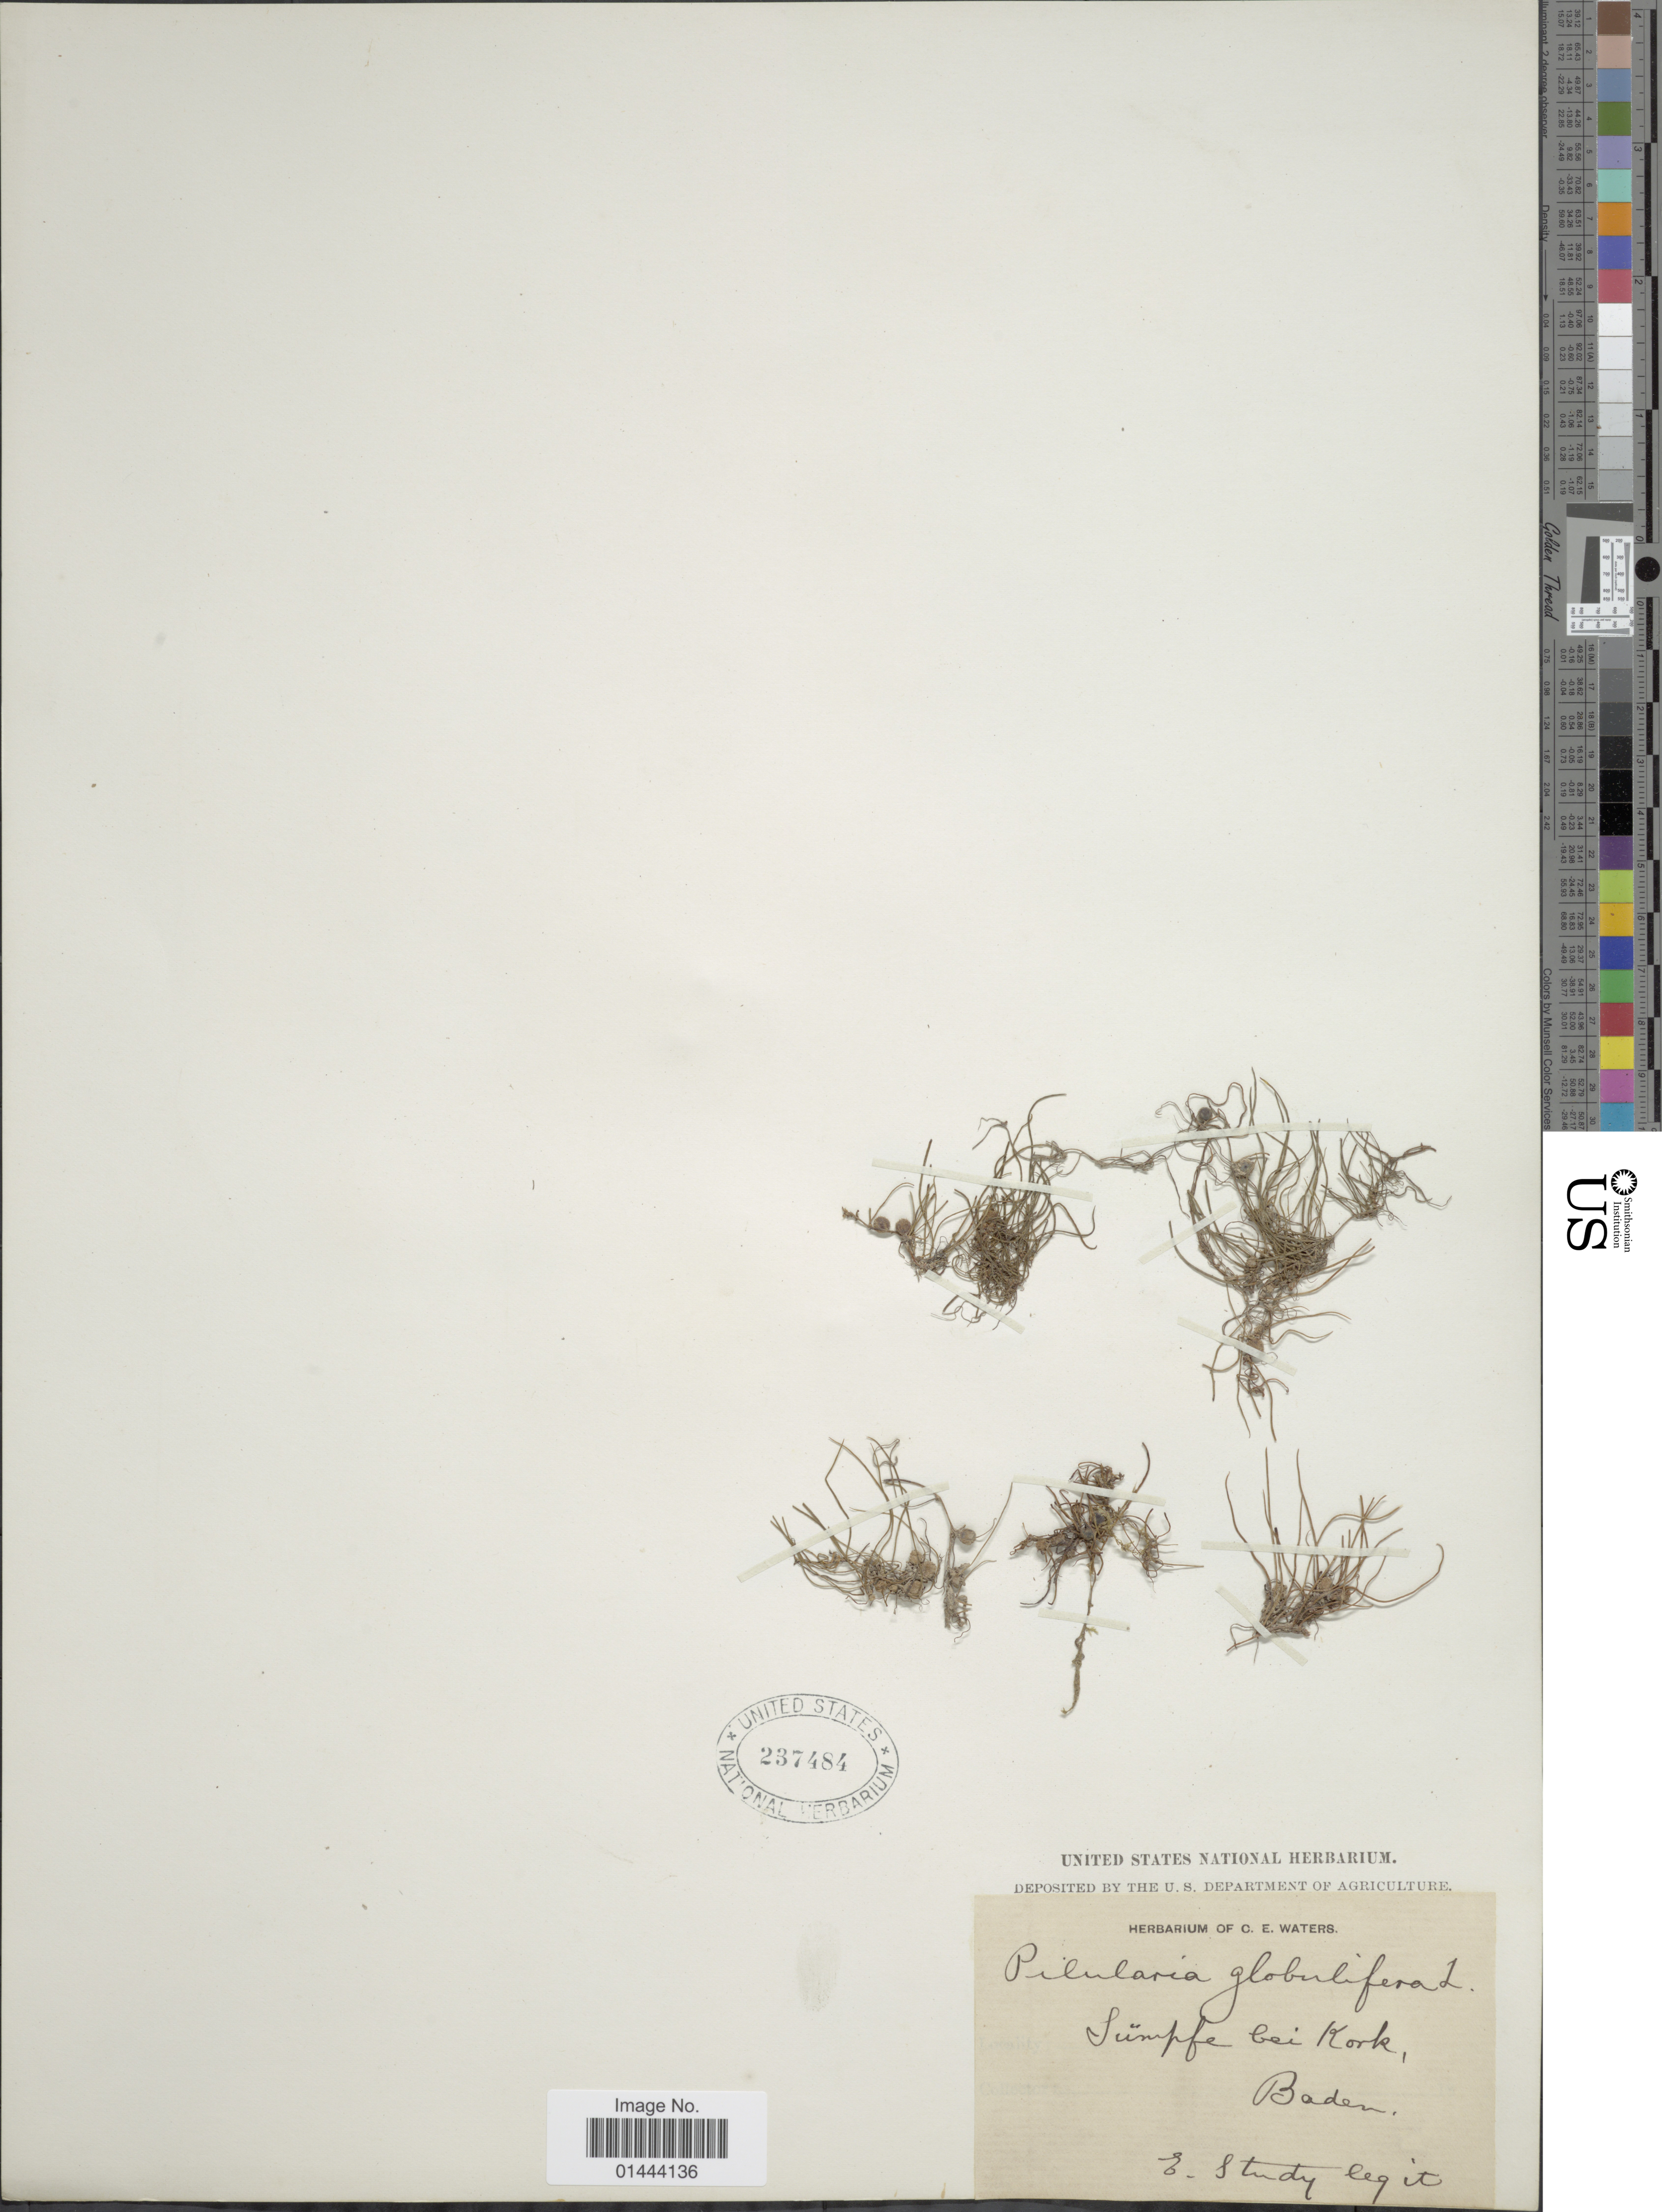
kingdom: Plantae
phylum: Tracheophyta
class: Polypodiopsida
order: Salviniales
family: Marsileaceae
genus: Pilularia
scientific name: Pilularia globulifera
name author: L.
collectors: E. Study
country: Germany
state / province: Baden-Württemberg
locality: Sümpfe [interpreted] bei Kork, Baden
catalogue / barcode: US 237484